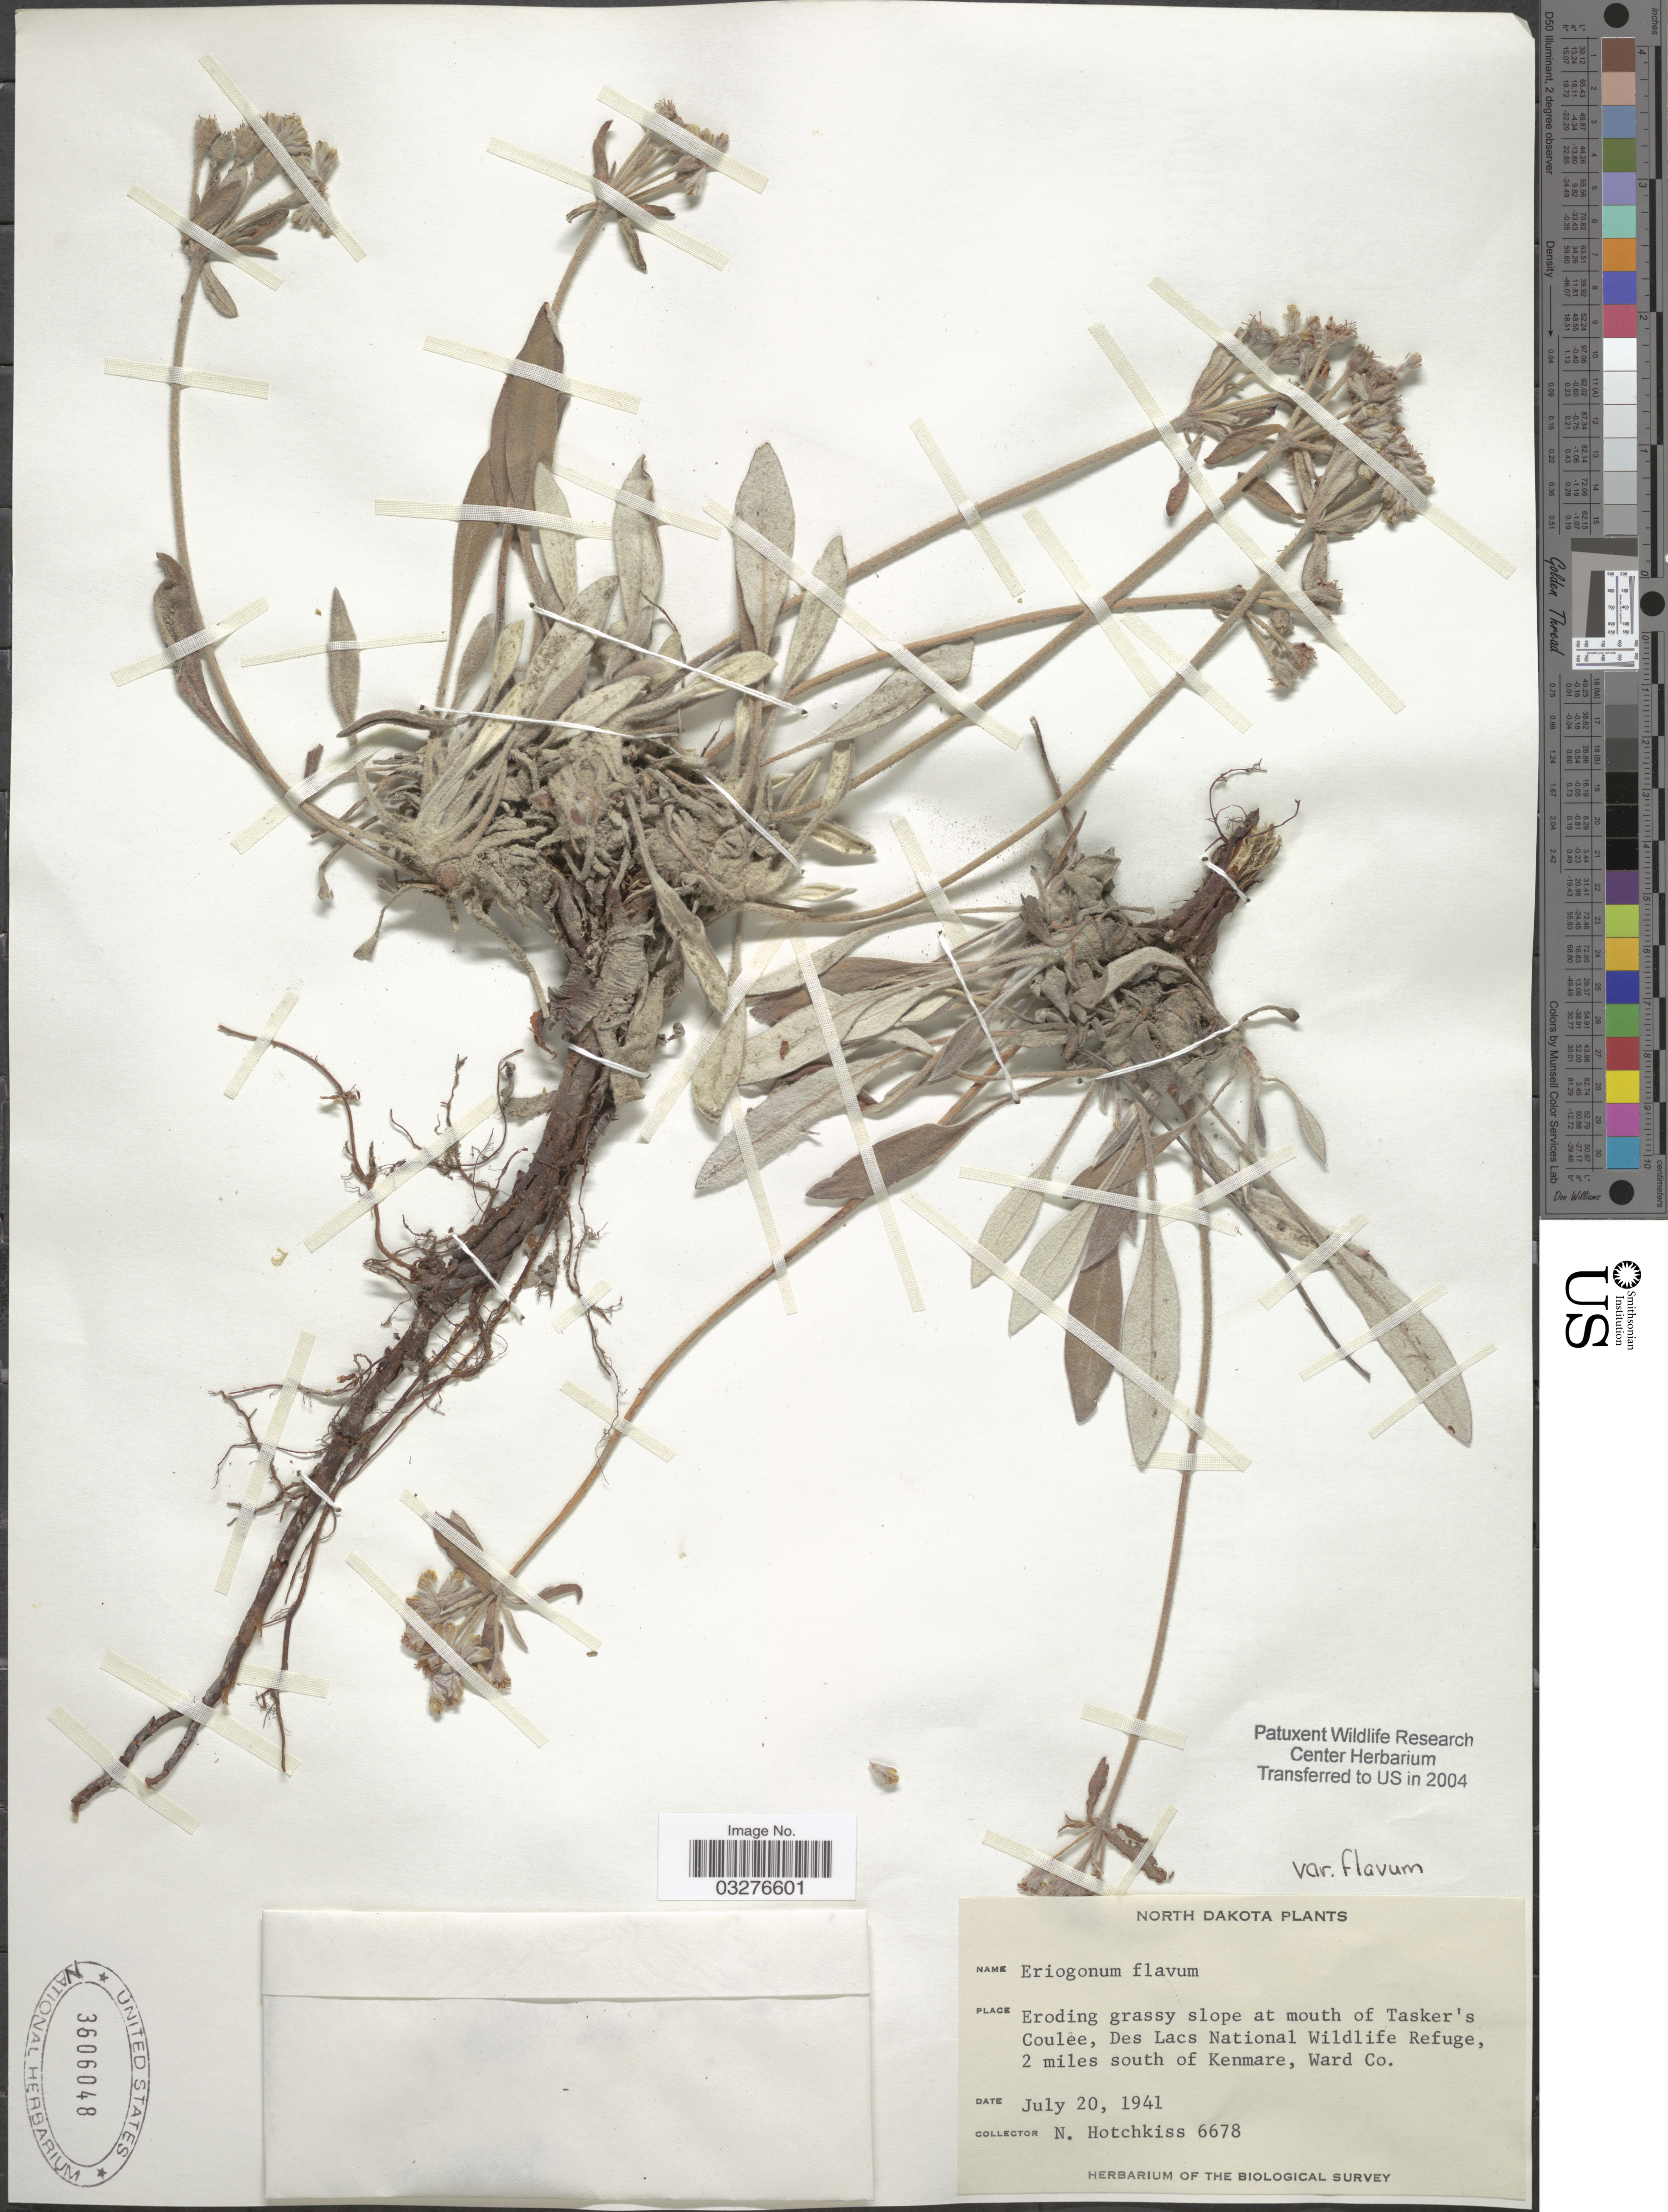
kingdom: Plantae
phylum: Tracheophyta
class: Magnoliopsida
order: Caryophyllales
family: Polygonaceae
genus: Eriogonum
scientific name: Eriogonum flavum var. flavum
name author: Nutt. ex Benth.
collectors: N. Hotchkiss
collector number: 6678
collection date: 1941-07-20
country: United States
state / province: North Dakota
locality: Eroding grassy slope at mouth of Tasker's Coulee, Des Lacs National Wildlife Refuge, 2 miles south of Kenmare, Ward Co.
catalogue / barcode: US 3606048